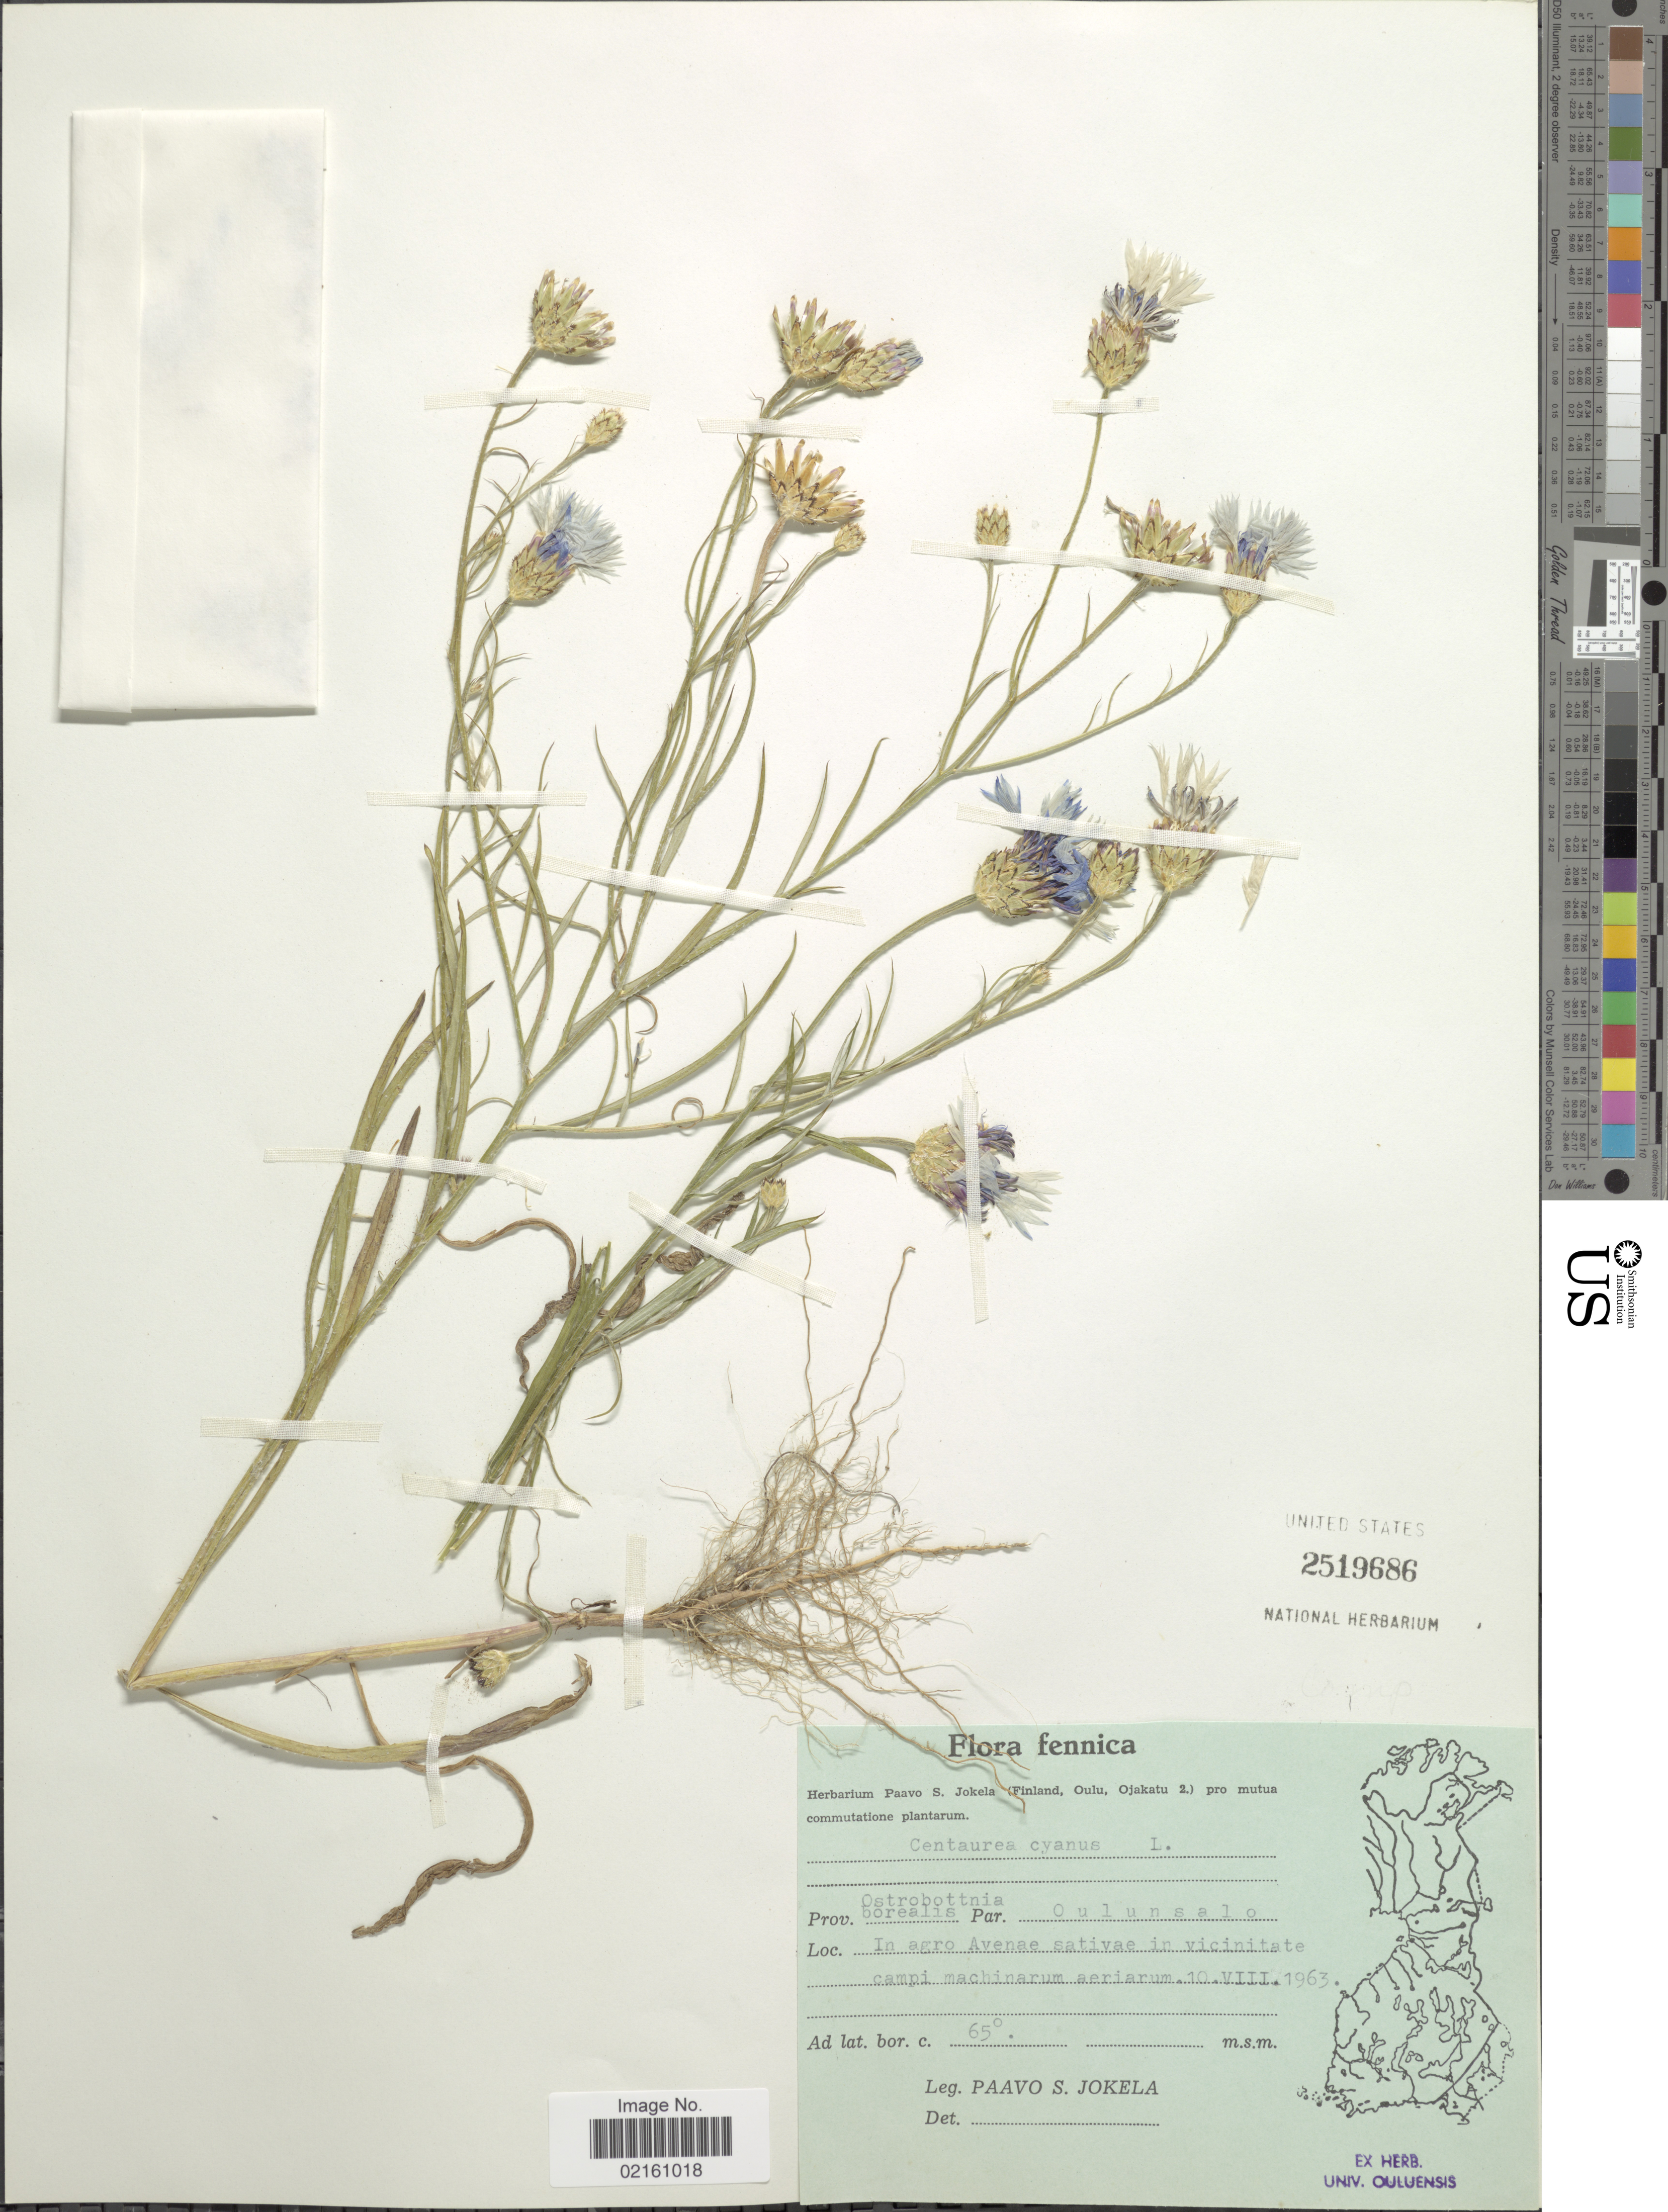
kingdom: Plantae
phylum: Tracheophyta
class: Magnoliopsida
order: Asterales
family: Asteraceae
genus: Centaurea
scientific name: Centaurea cyanus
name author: L.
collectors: P. Jokela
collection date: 1963-08-10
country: Finland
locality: Fennica, Ostrobottnia borealis, Par. Oulunsalo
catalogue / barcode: US 2519686